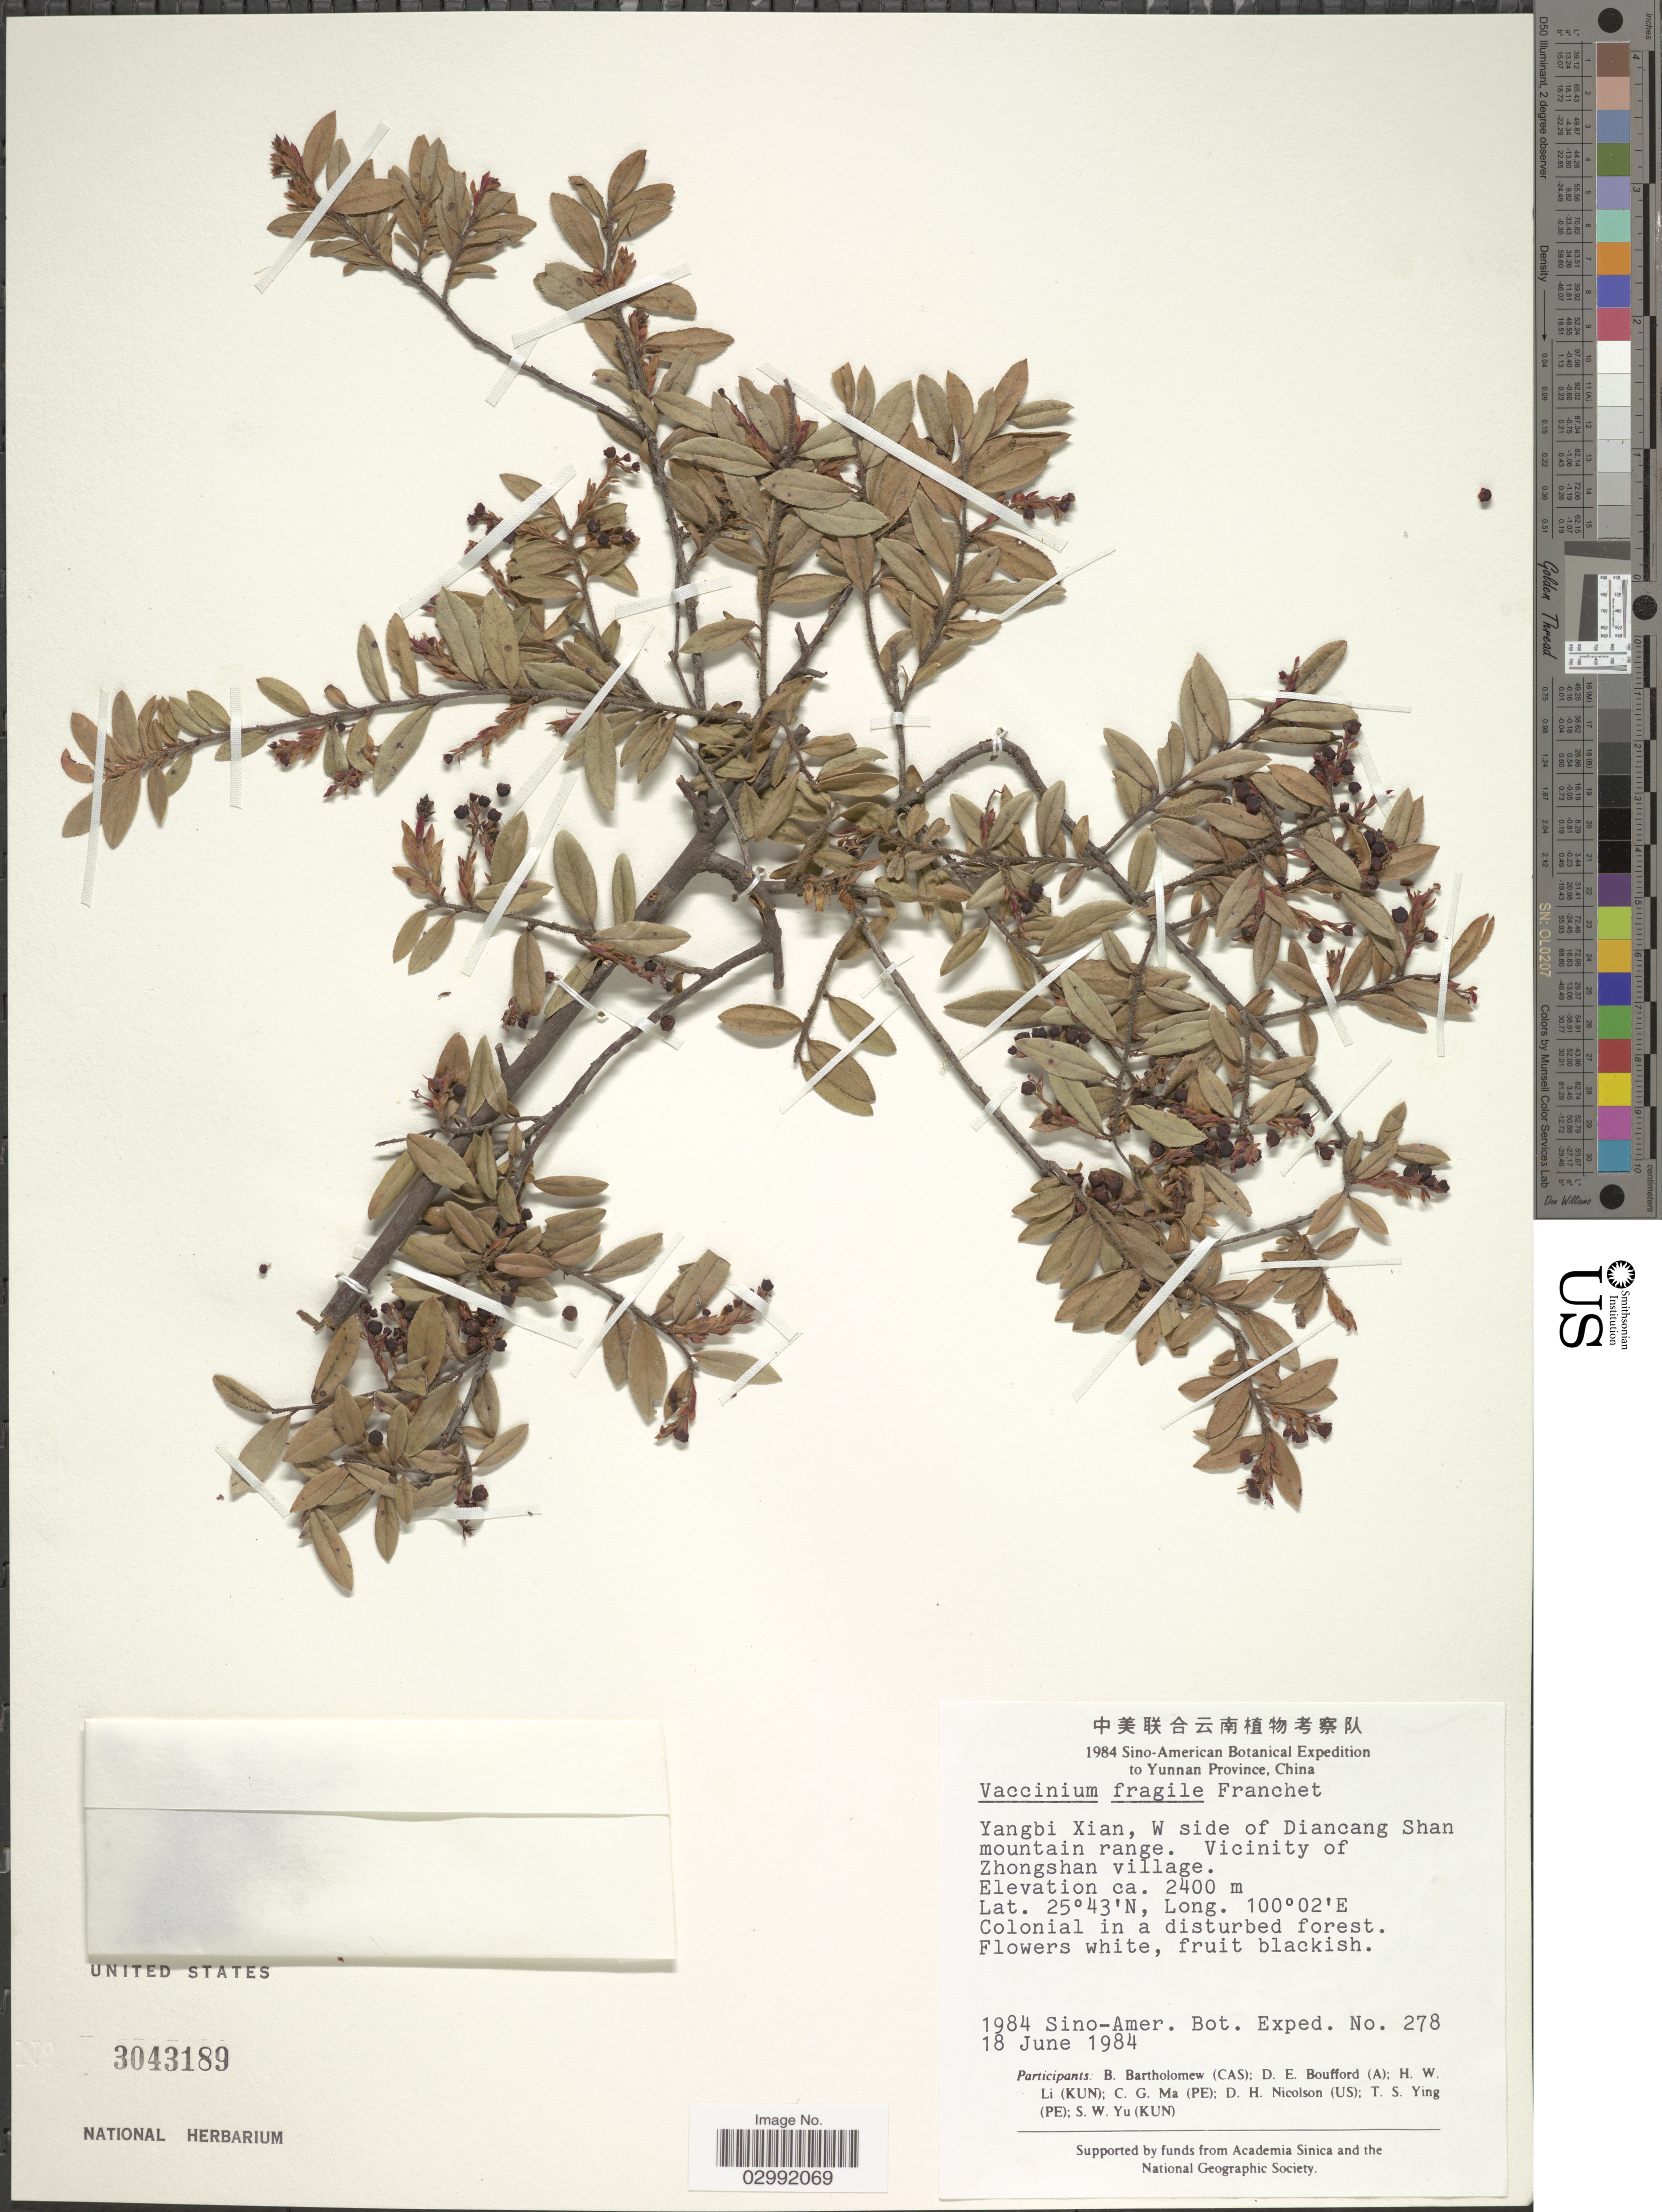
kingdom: Plantae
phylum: Tracheophyta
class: Magnoliopsida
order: Ericales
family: Ericaceae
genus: Vaccinium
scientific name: Vaccinium fragile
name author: Franch.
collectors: Sino-Amer. Bot. Exped. 1984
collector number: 278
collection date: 1984-06-18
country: China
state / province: Yunnan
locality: Yangbi Xian, W side of Diancang Shan mountain range. Vicinity of Zhongshan village.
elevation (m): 2400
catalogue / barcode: US 3043189